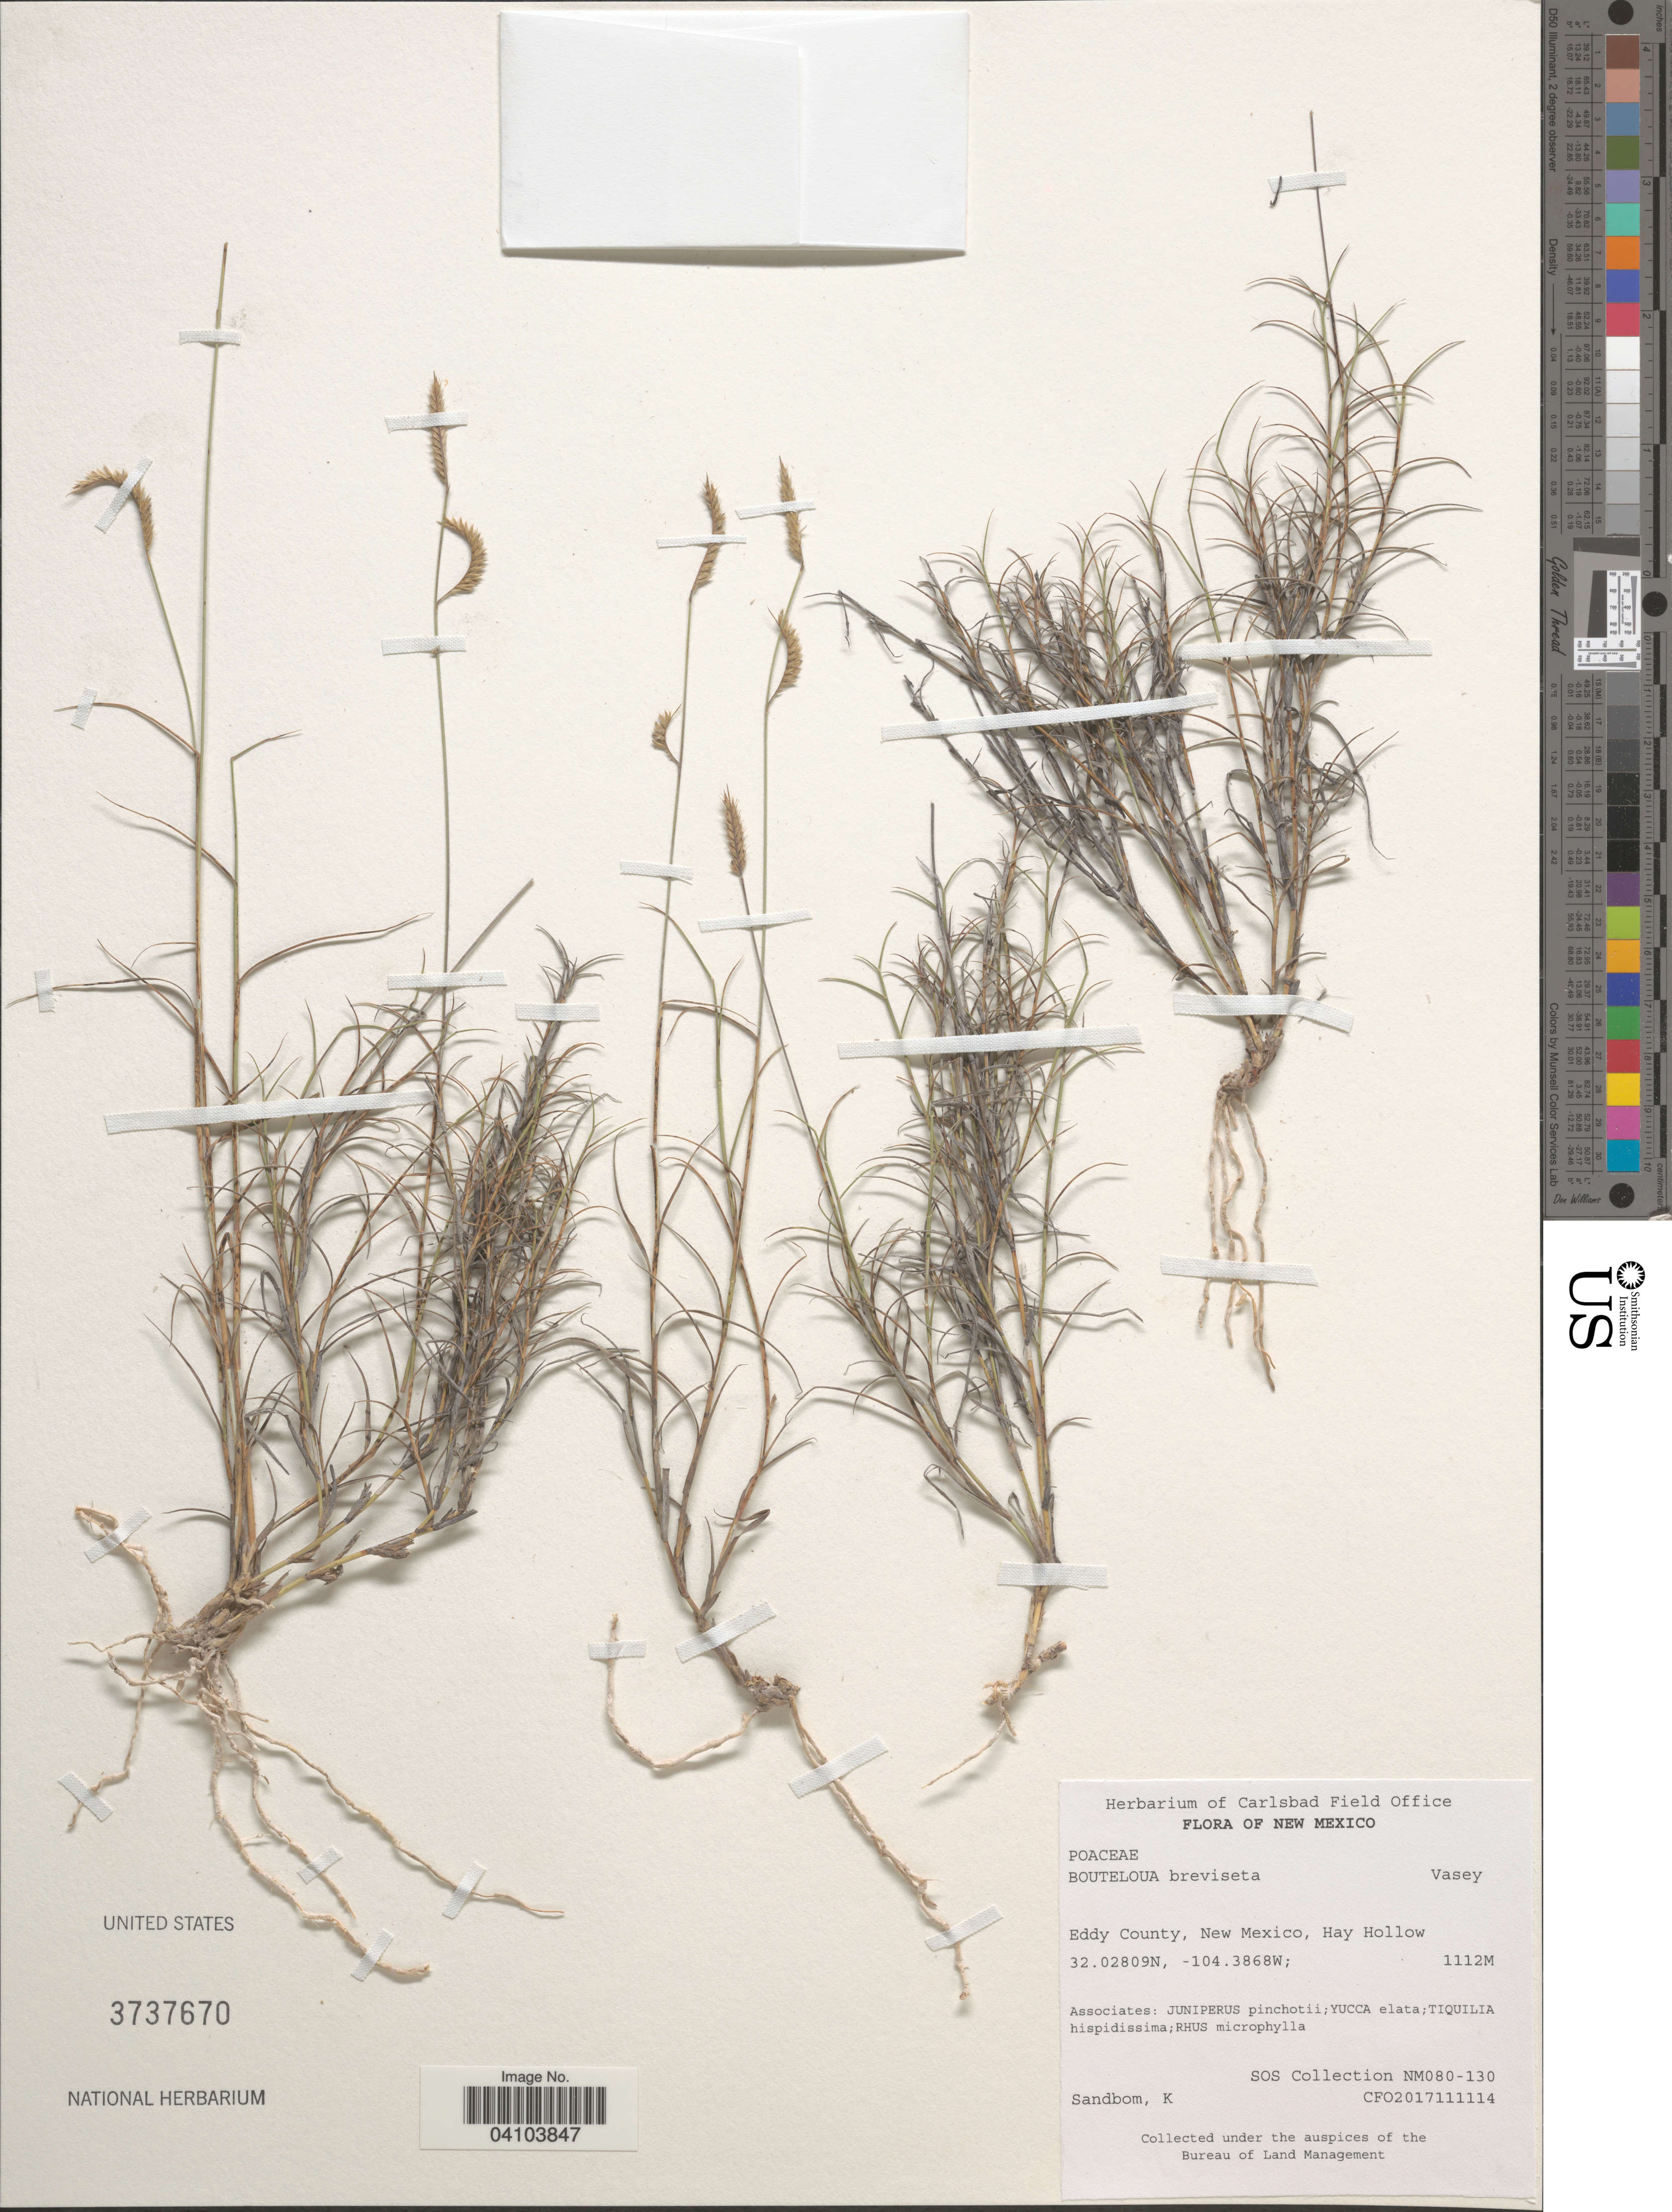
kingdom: Plantae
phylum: Tracheophyta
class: Liliopsida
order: Poales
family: Poaceae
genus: Bouteloua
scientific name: Bouteloua breviseta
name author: Vasey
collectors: K. Sandbom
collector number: CFO2017111114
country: United States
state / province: New Mexico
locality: Eddy County, Hay Hollow.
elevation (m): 1112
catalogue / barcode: US 3737670